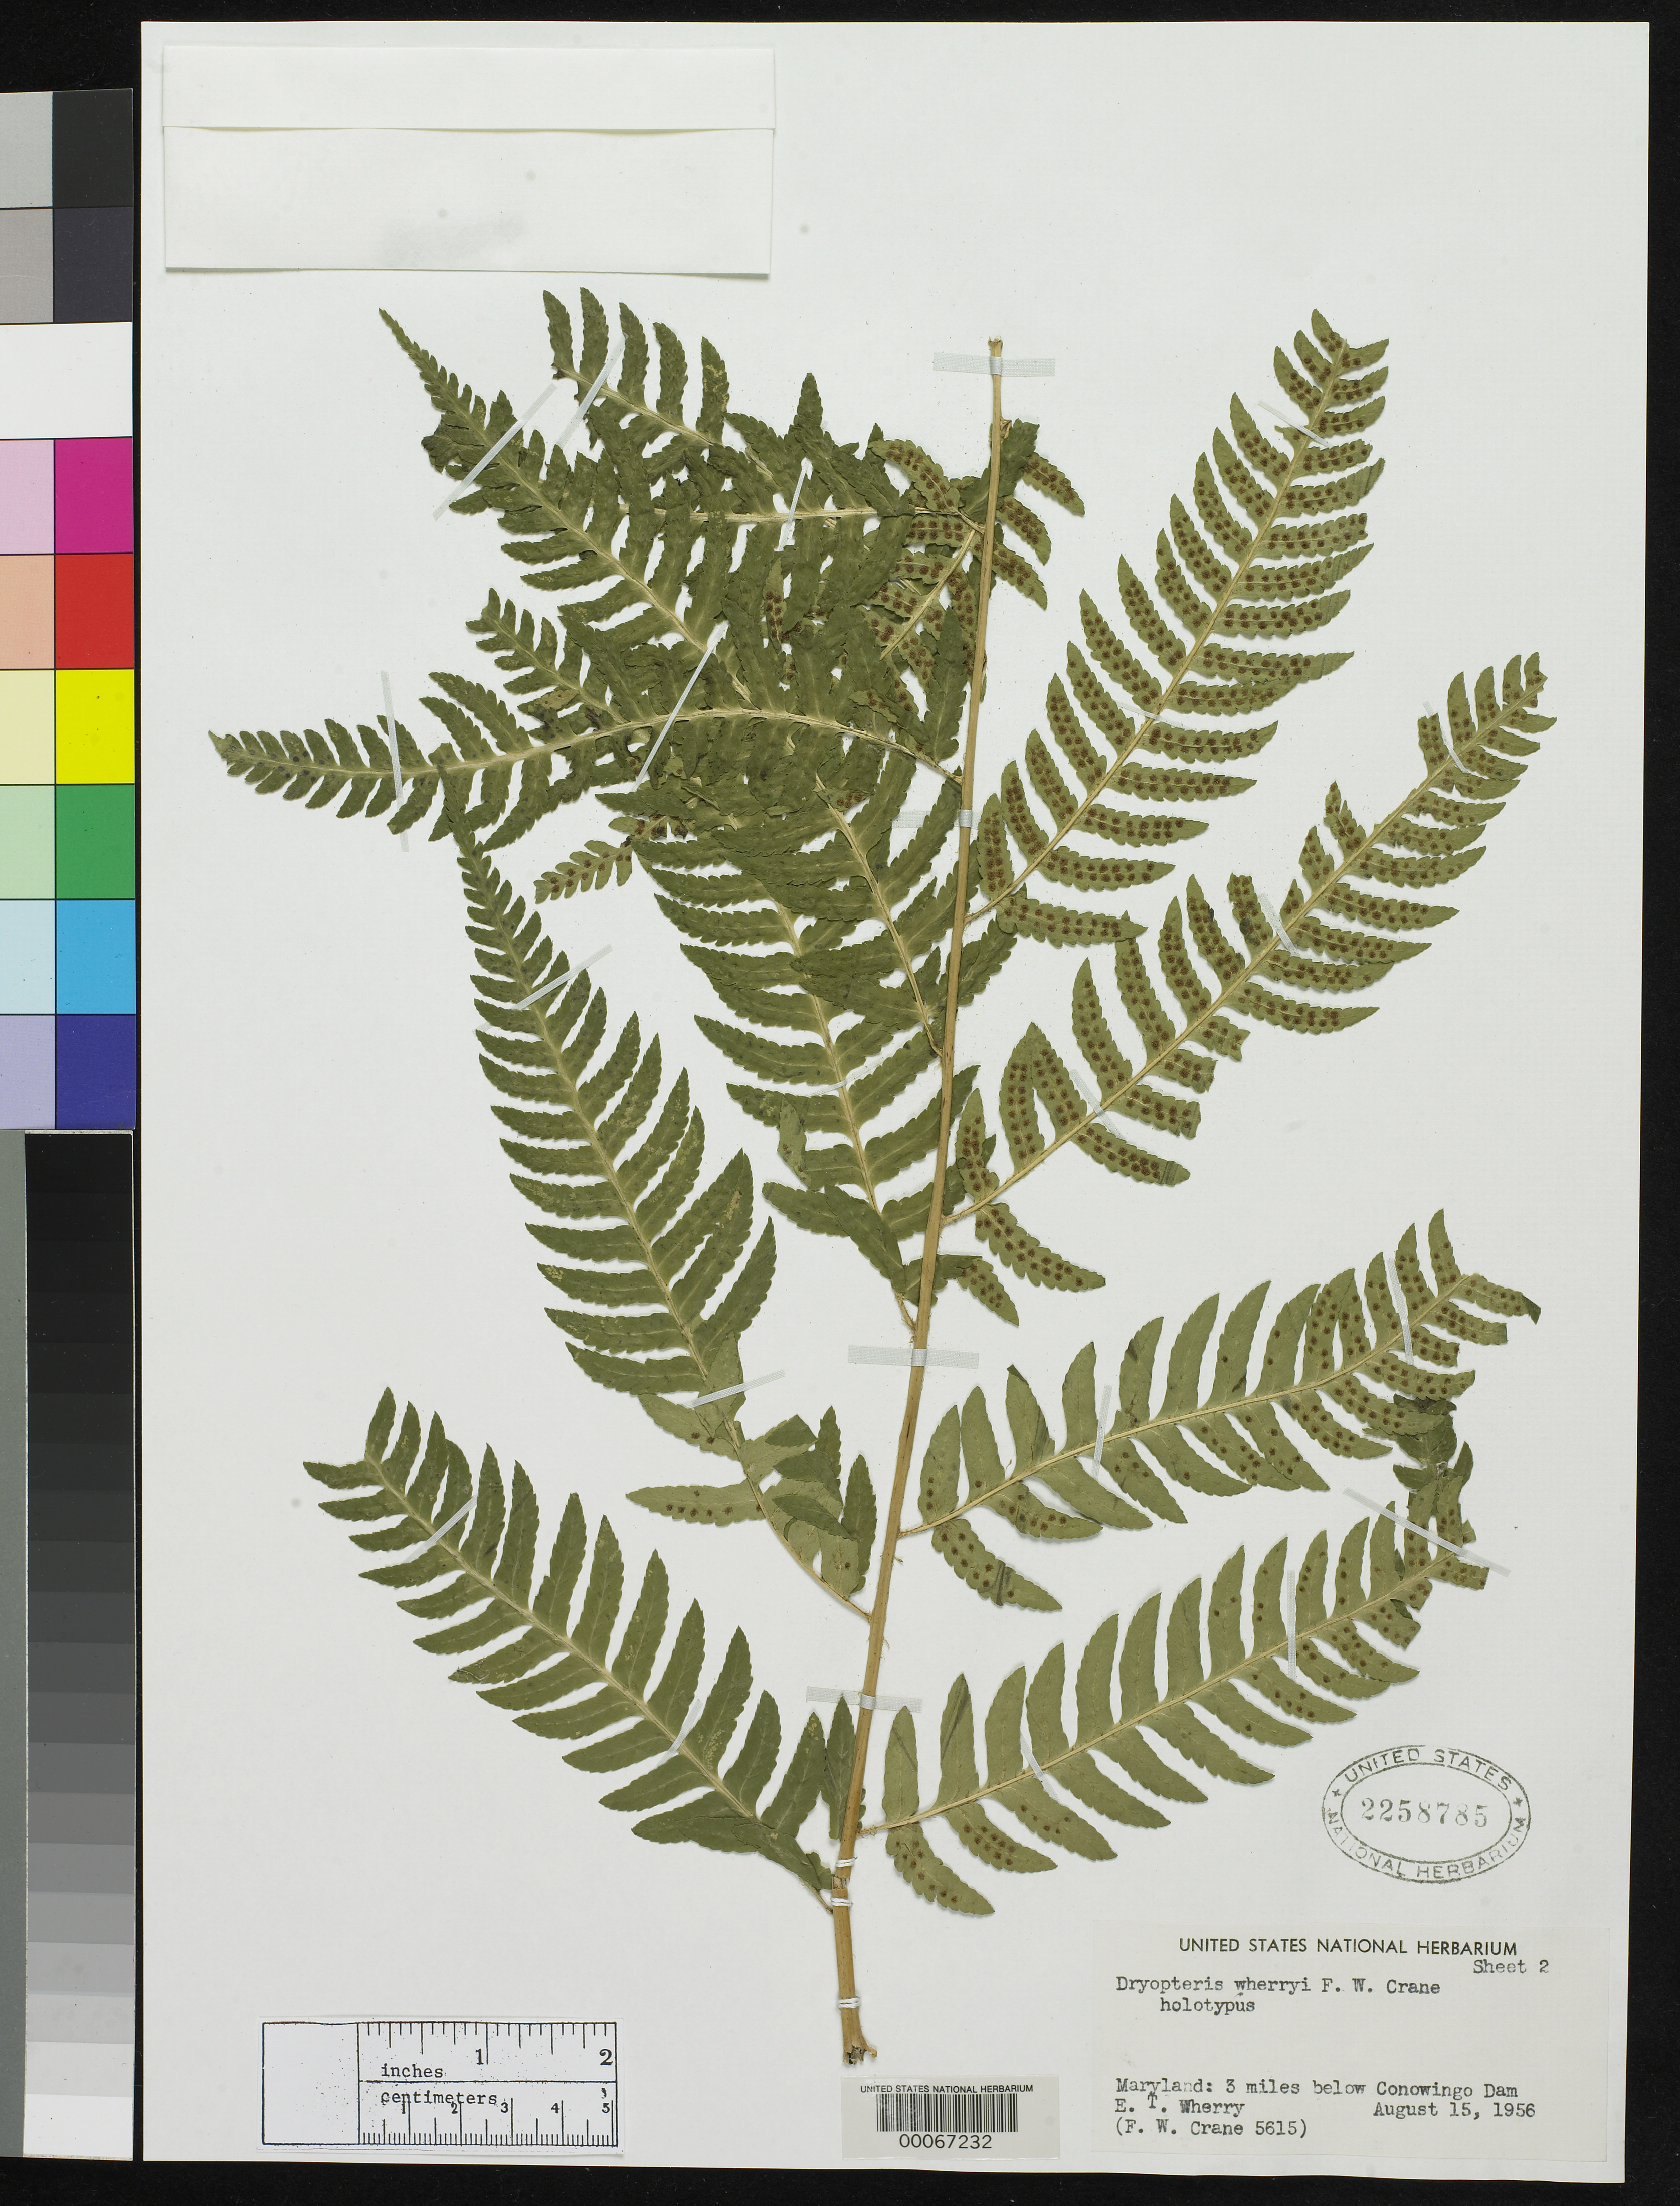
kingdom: Plantae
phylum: Tracheophyta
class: Polypodiopsida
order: Polypodiales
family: Dryopteridaceae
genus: Dryopteris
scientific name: Dryopteris wherryi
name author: Crane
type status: Holotype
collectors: E. T. Wherry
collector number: Crane 5615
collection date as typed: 15 Aug 1956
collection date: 1956-08-15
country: United States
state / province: Maryland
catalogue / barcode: US 2258785